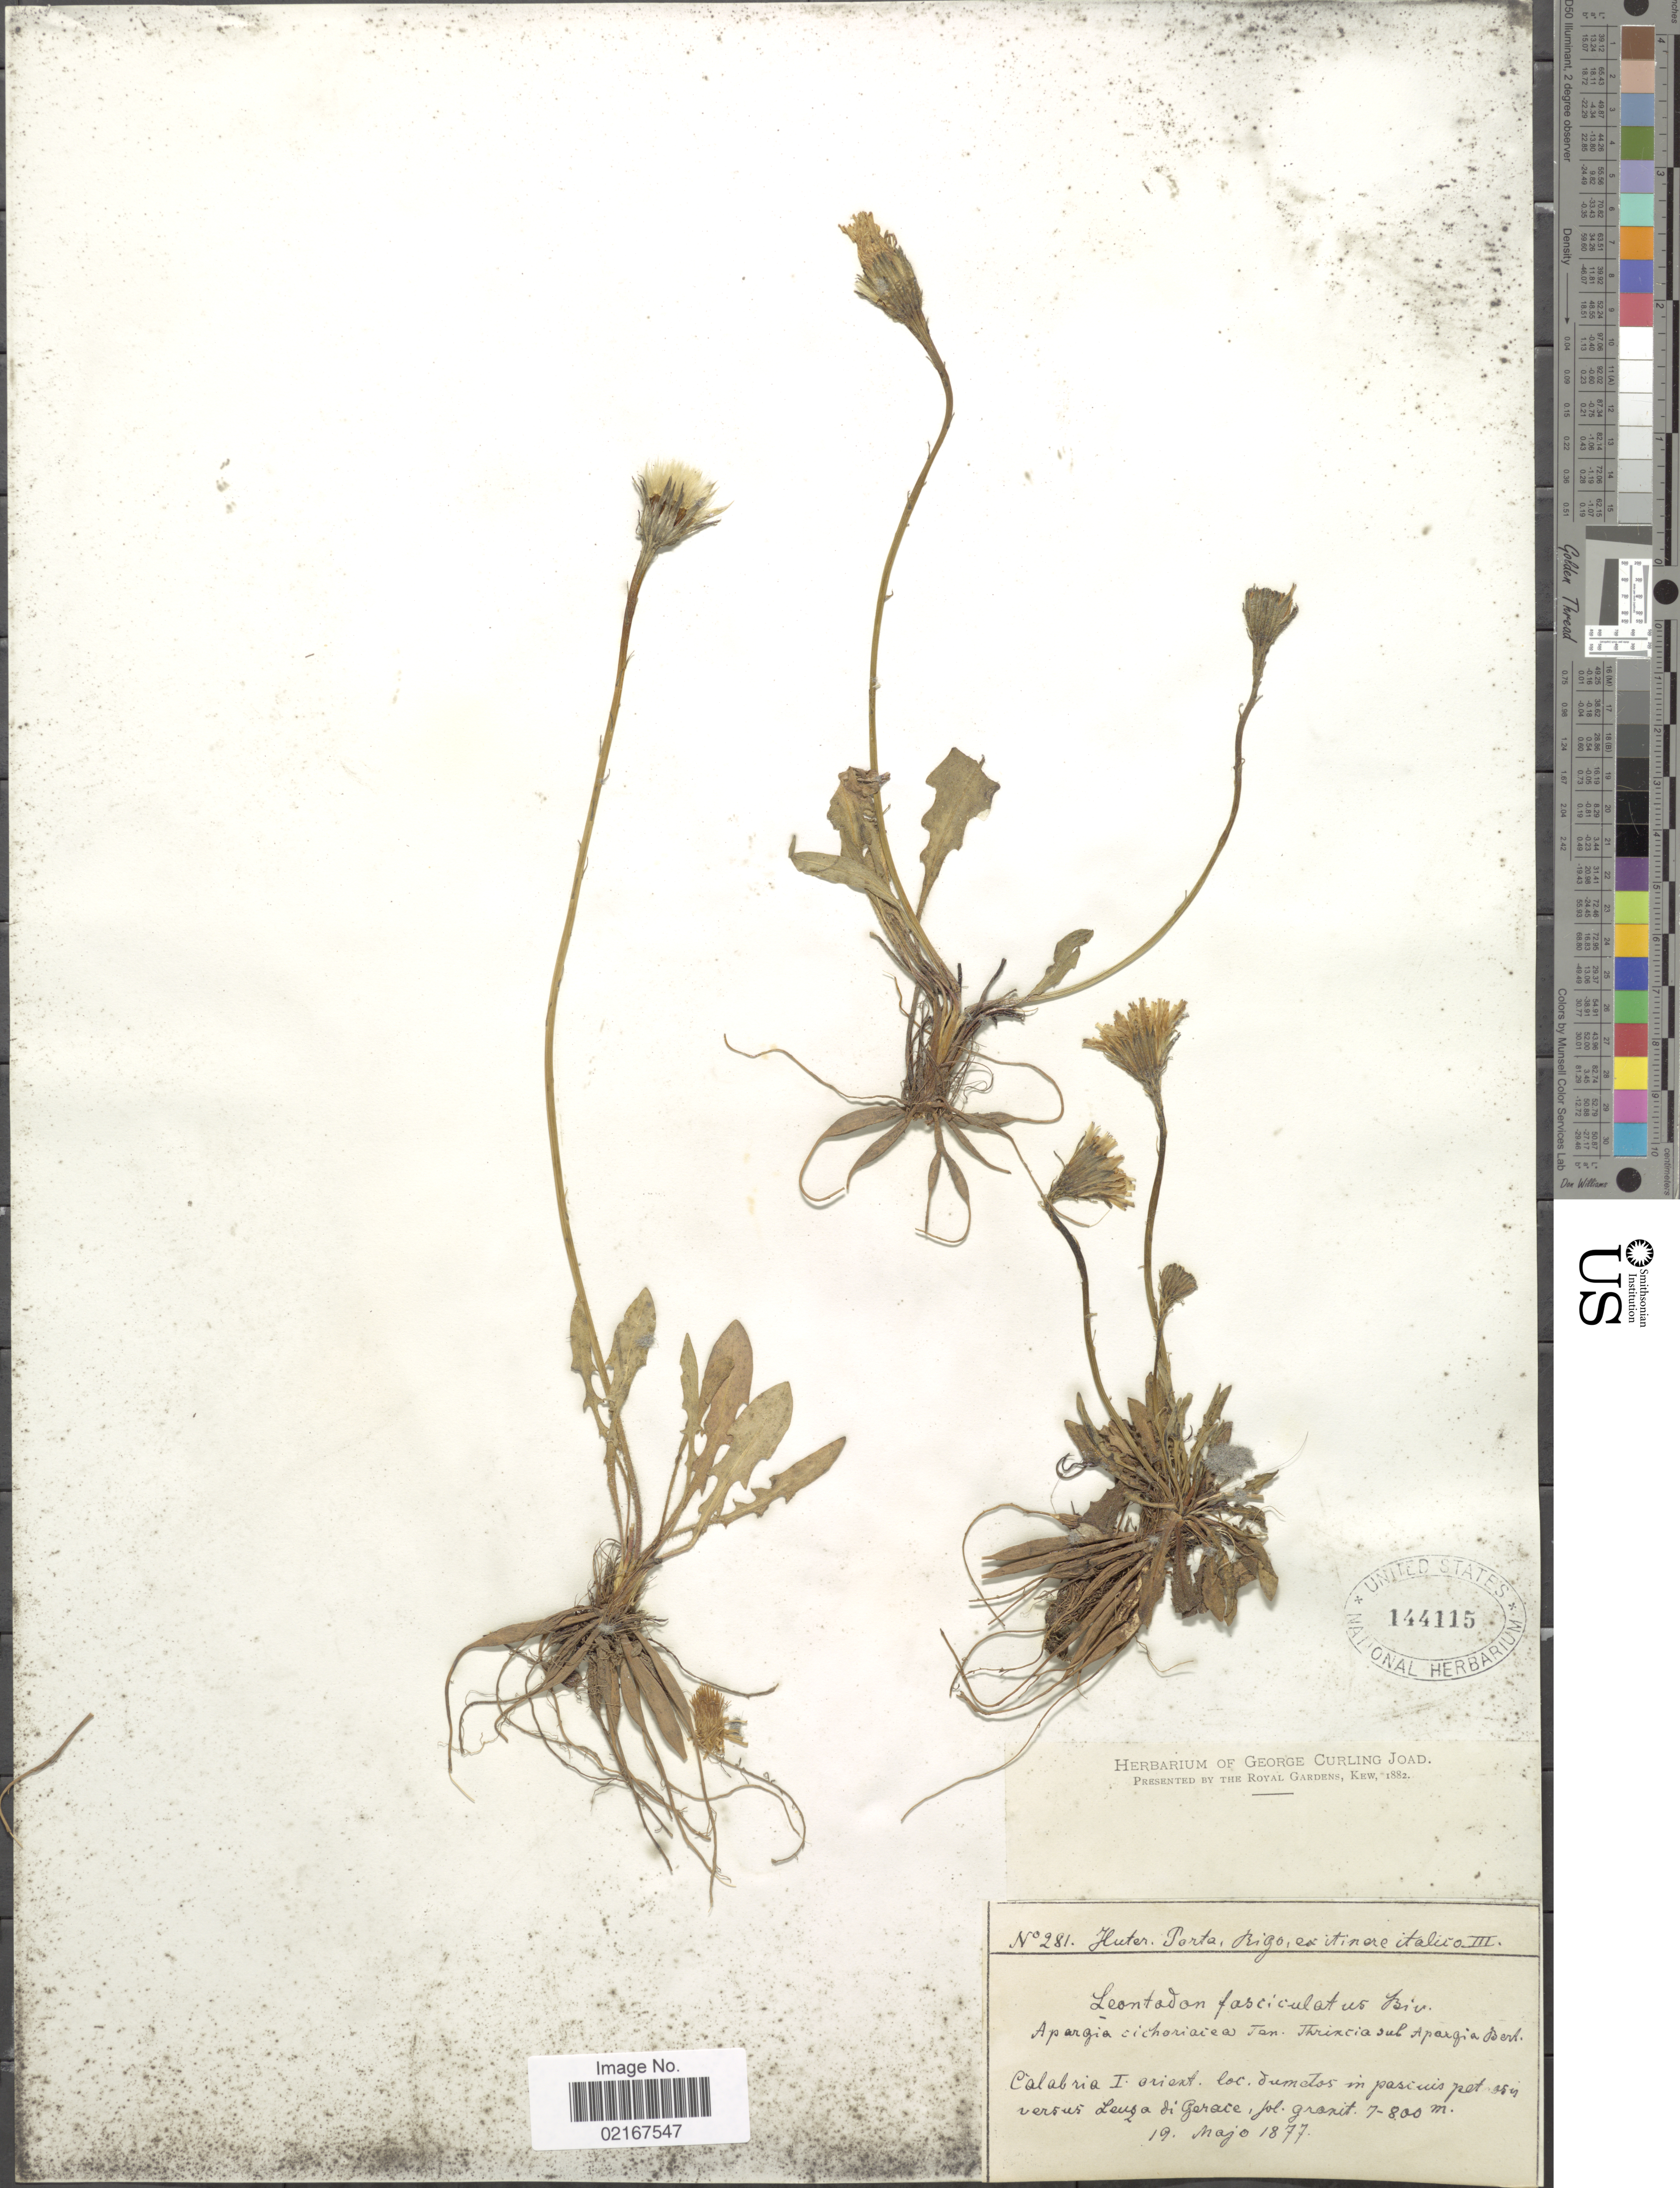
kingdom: Plantae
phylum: Tracheophyta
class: Magnoliopsida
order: Asterales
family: Asteraceae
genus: Scorzoneroides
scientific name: Scorzoneroides cichoriacea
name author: (Ten.) Greuter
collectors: -. Huter, -- Porta & -- Rigo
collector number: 281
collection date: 1877-05-19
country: Italy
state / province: Calabria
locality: Calabria I Orient., versus Leusa di Gerace [interpreted]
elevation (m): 700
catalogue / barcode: US 144115